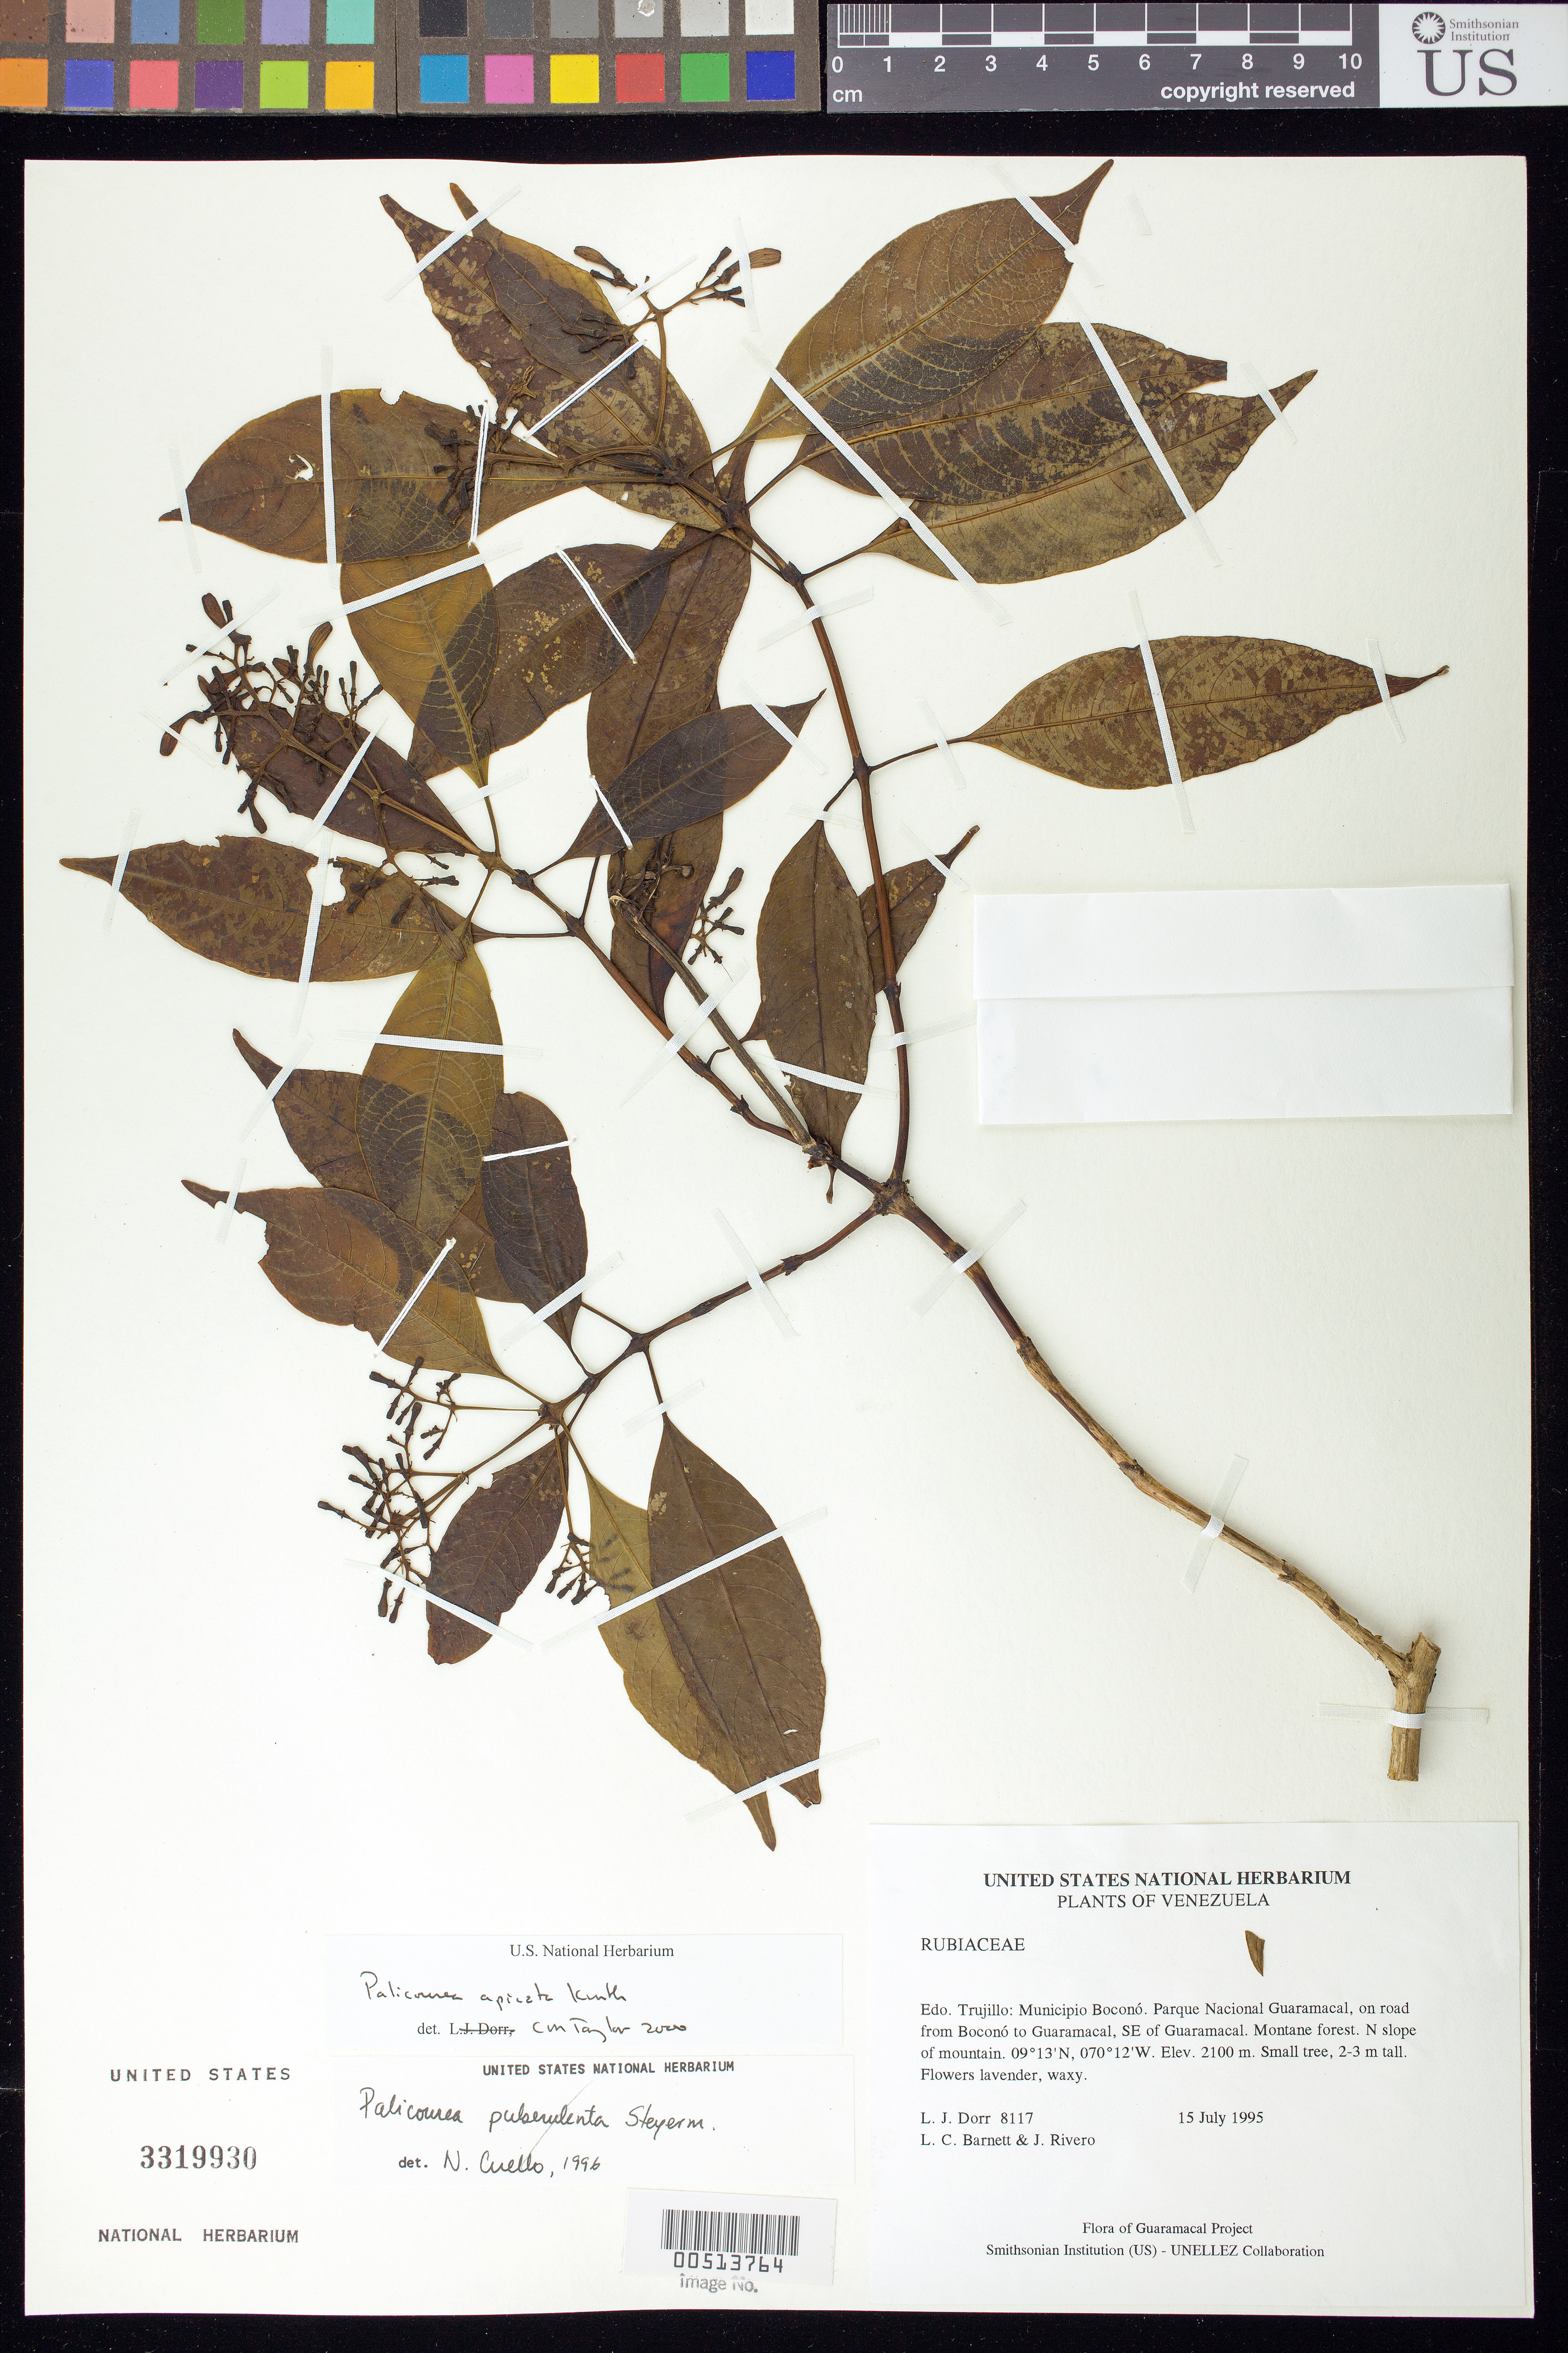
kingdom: Plantae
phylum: Tracheophyta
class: Magnoliopsida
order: Gentianales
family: Rubiaceae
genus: Palicourea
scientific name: Palicourea apicata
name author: Kunth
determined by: Taylor, Charlotte M.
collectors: L. J. Dorr, L. C. Barnett & J. Rivero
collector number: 8117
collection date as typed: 15 Jul 1995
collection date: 1995-07-15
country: Venezuela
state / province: Trujillo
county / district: Boconó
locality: Parque Nacional Guaramacal, road from Boconó to Guaramacal, SE of Boconó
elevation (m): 2100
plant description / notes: COL, MO, PORT, US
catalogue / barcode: US 3319930